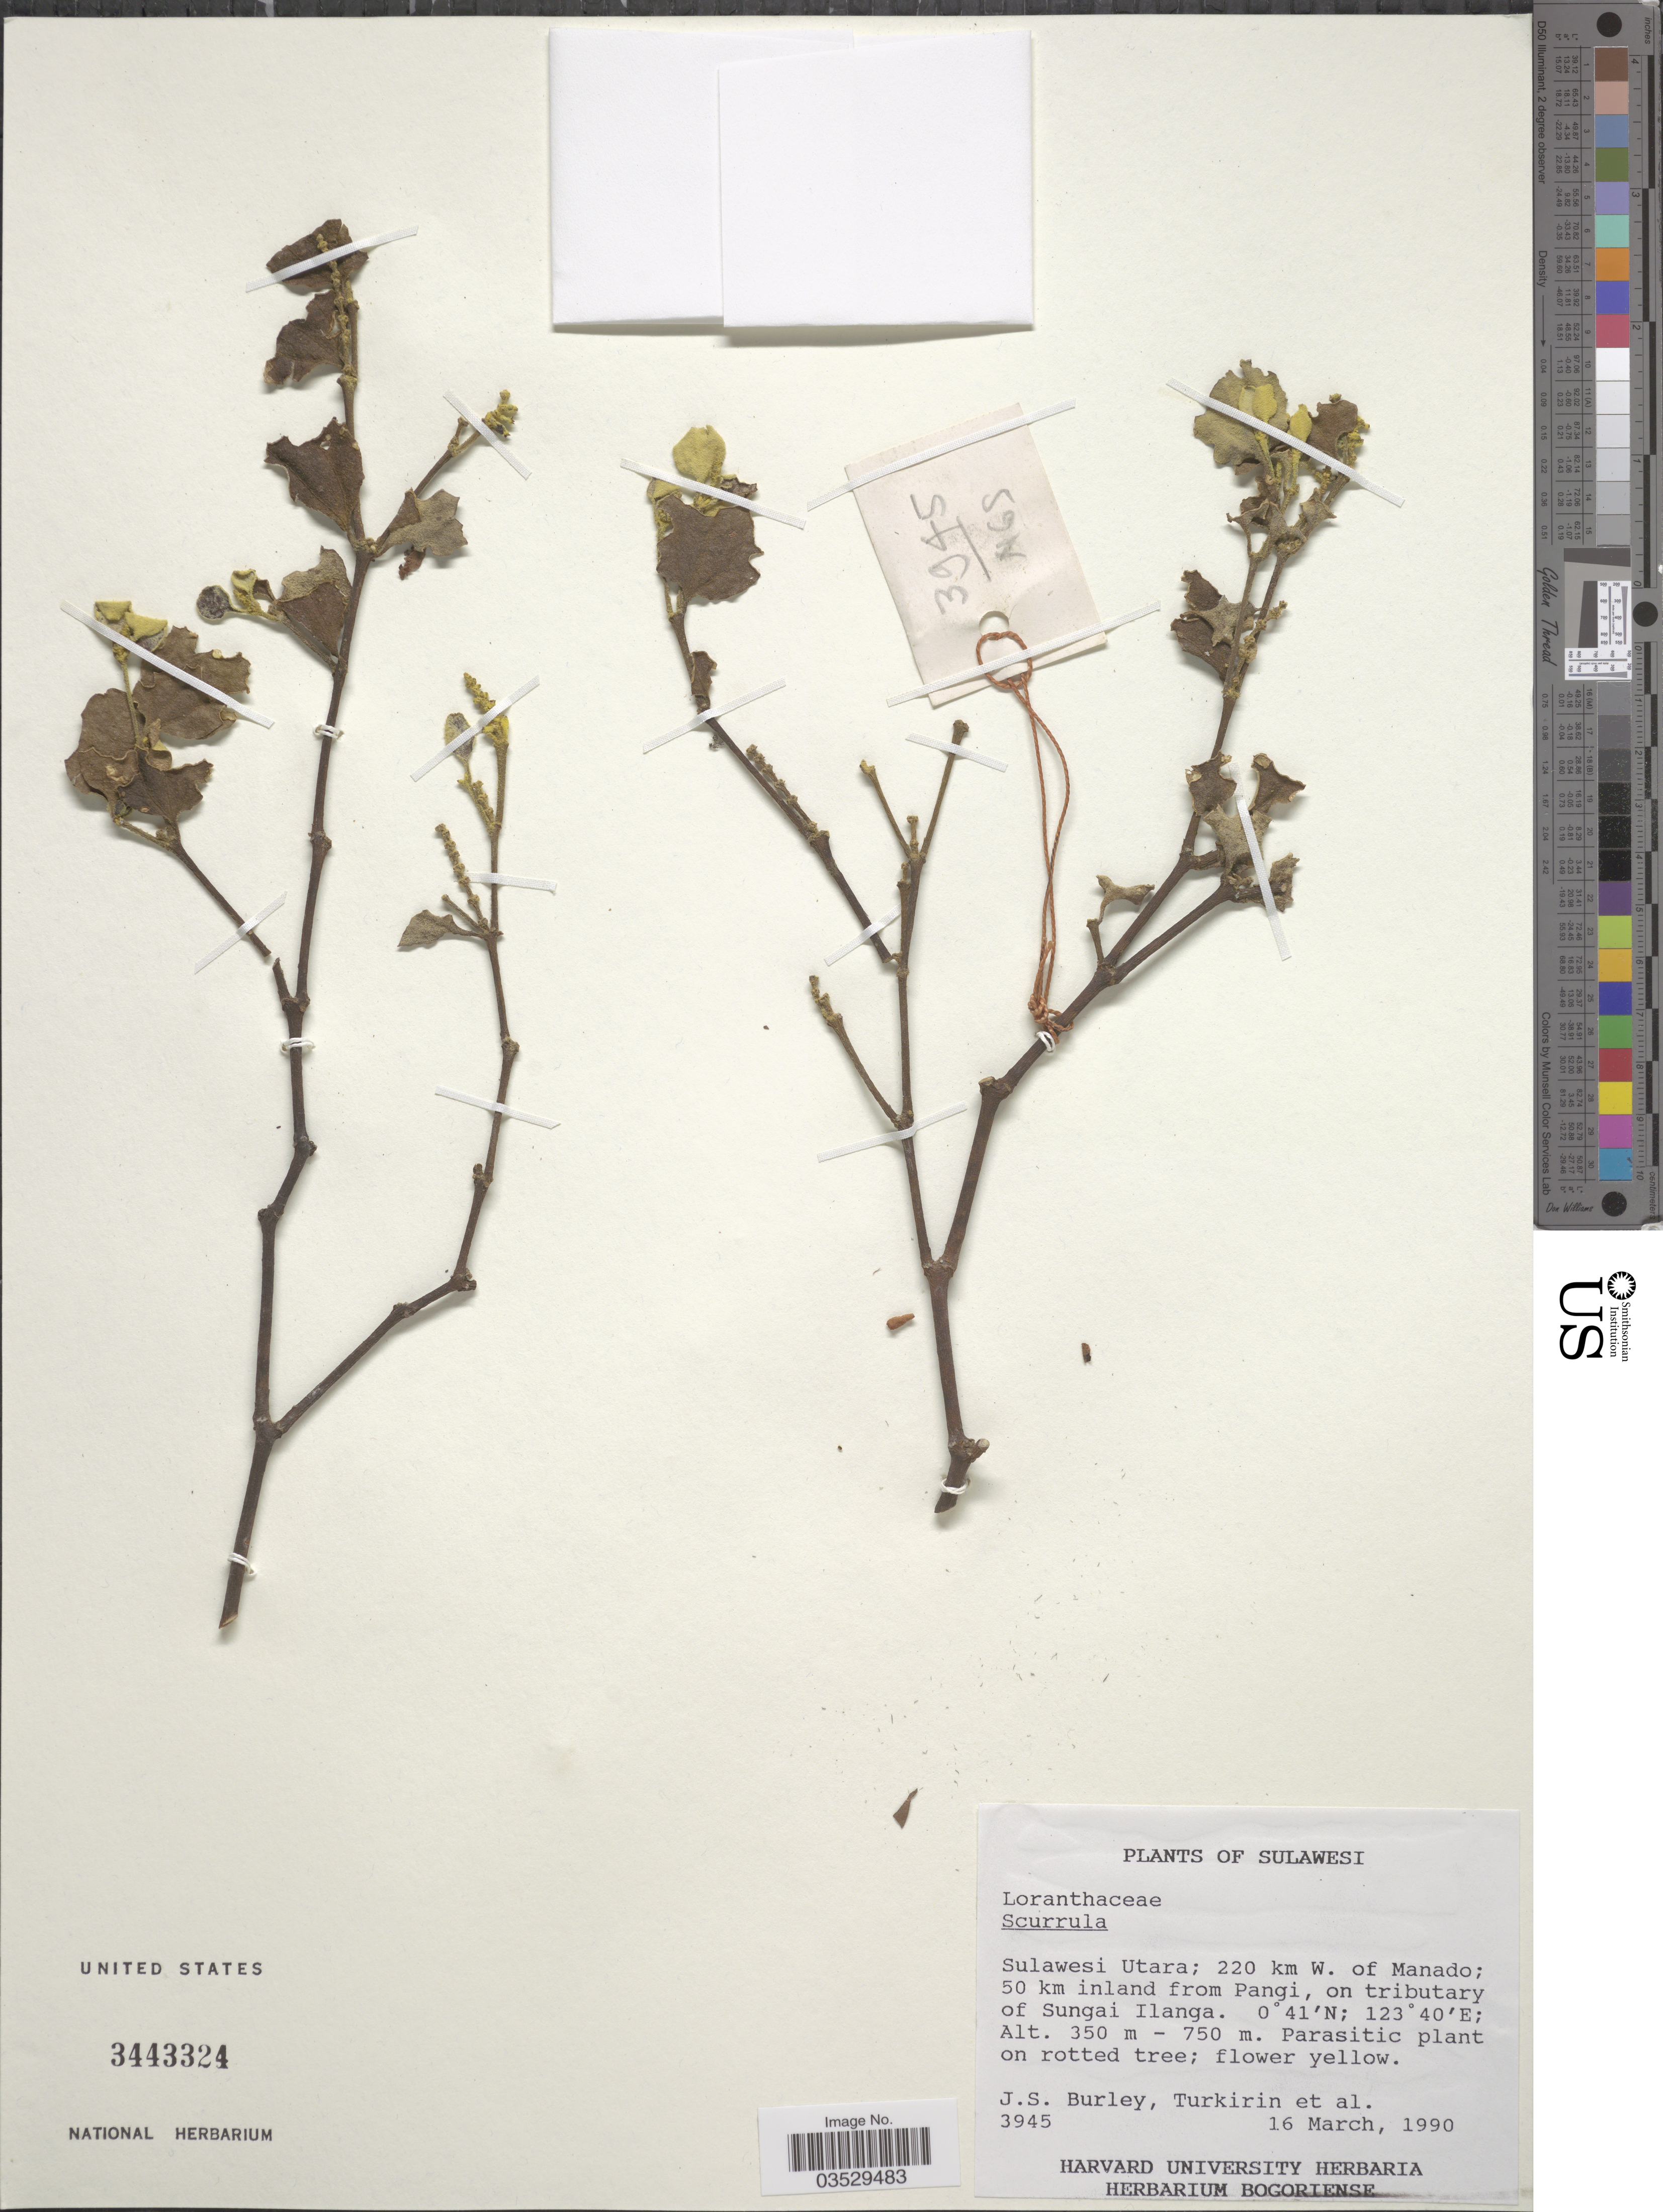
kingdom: Plantae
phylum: Tracheophyta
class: Magnoliopsida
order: Santalales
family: Loranthaceae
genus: Scurrula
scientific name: Scurrula sp.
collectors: J. S. Burley, -. Turkirin & et al.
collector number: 3945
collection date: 1990-03-16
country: Indonesia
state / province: Sulawesi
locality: Sulawesi Utara; 220 km W. of Manado; 50 km inland from Pangi, on tributary of Sungai Ilanga.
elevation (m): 350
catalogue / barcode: US 3443324